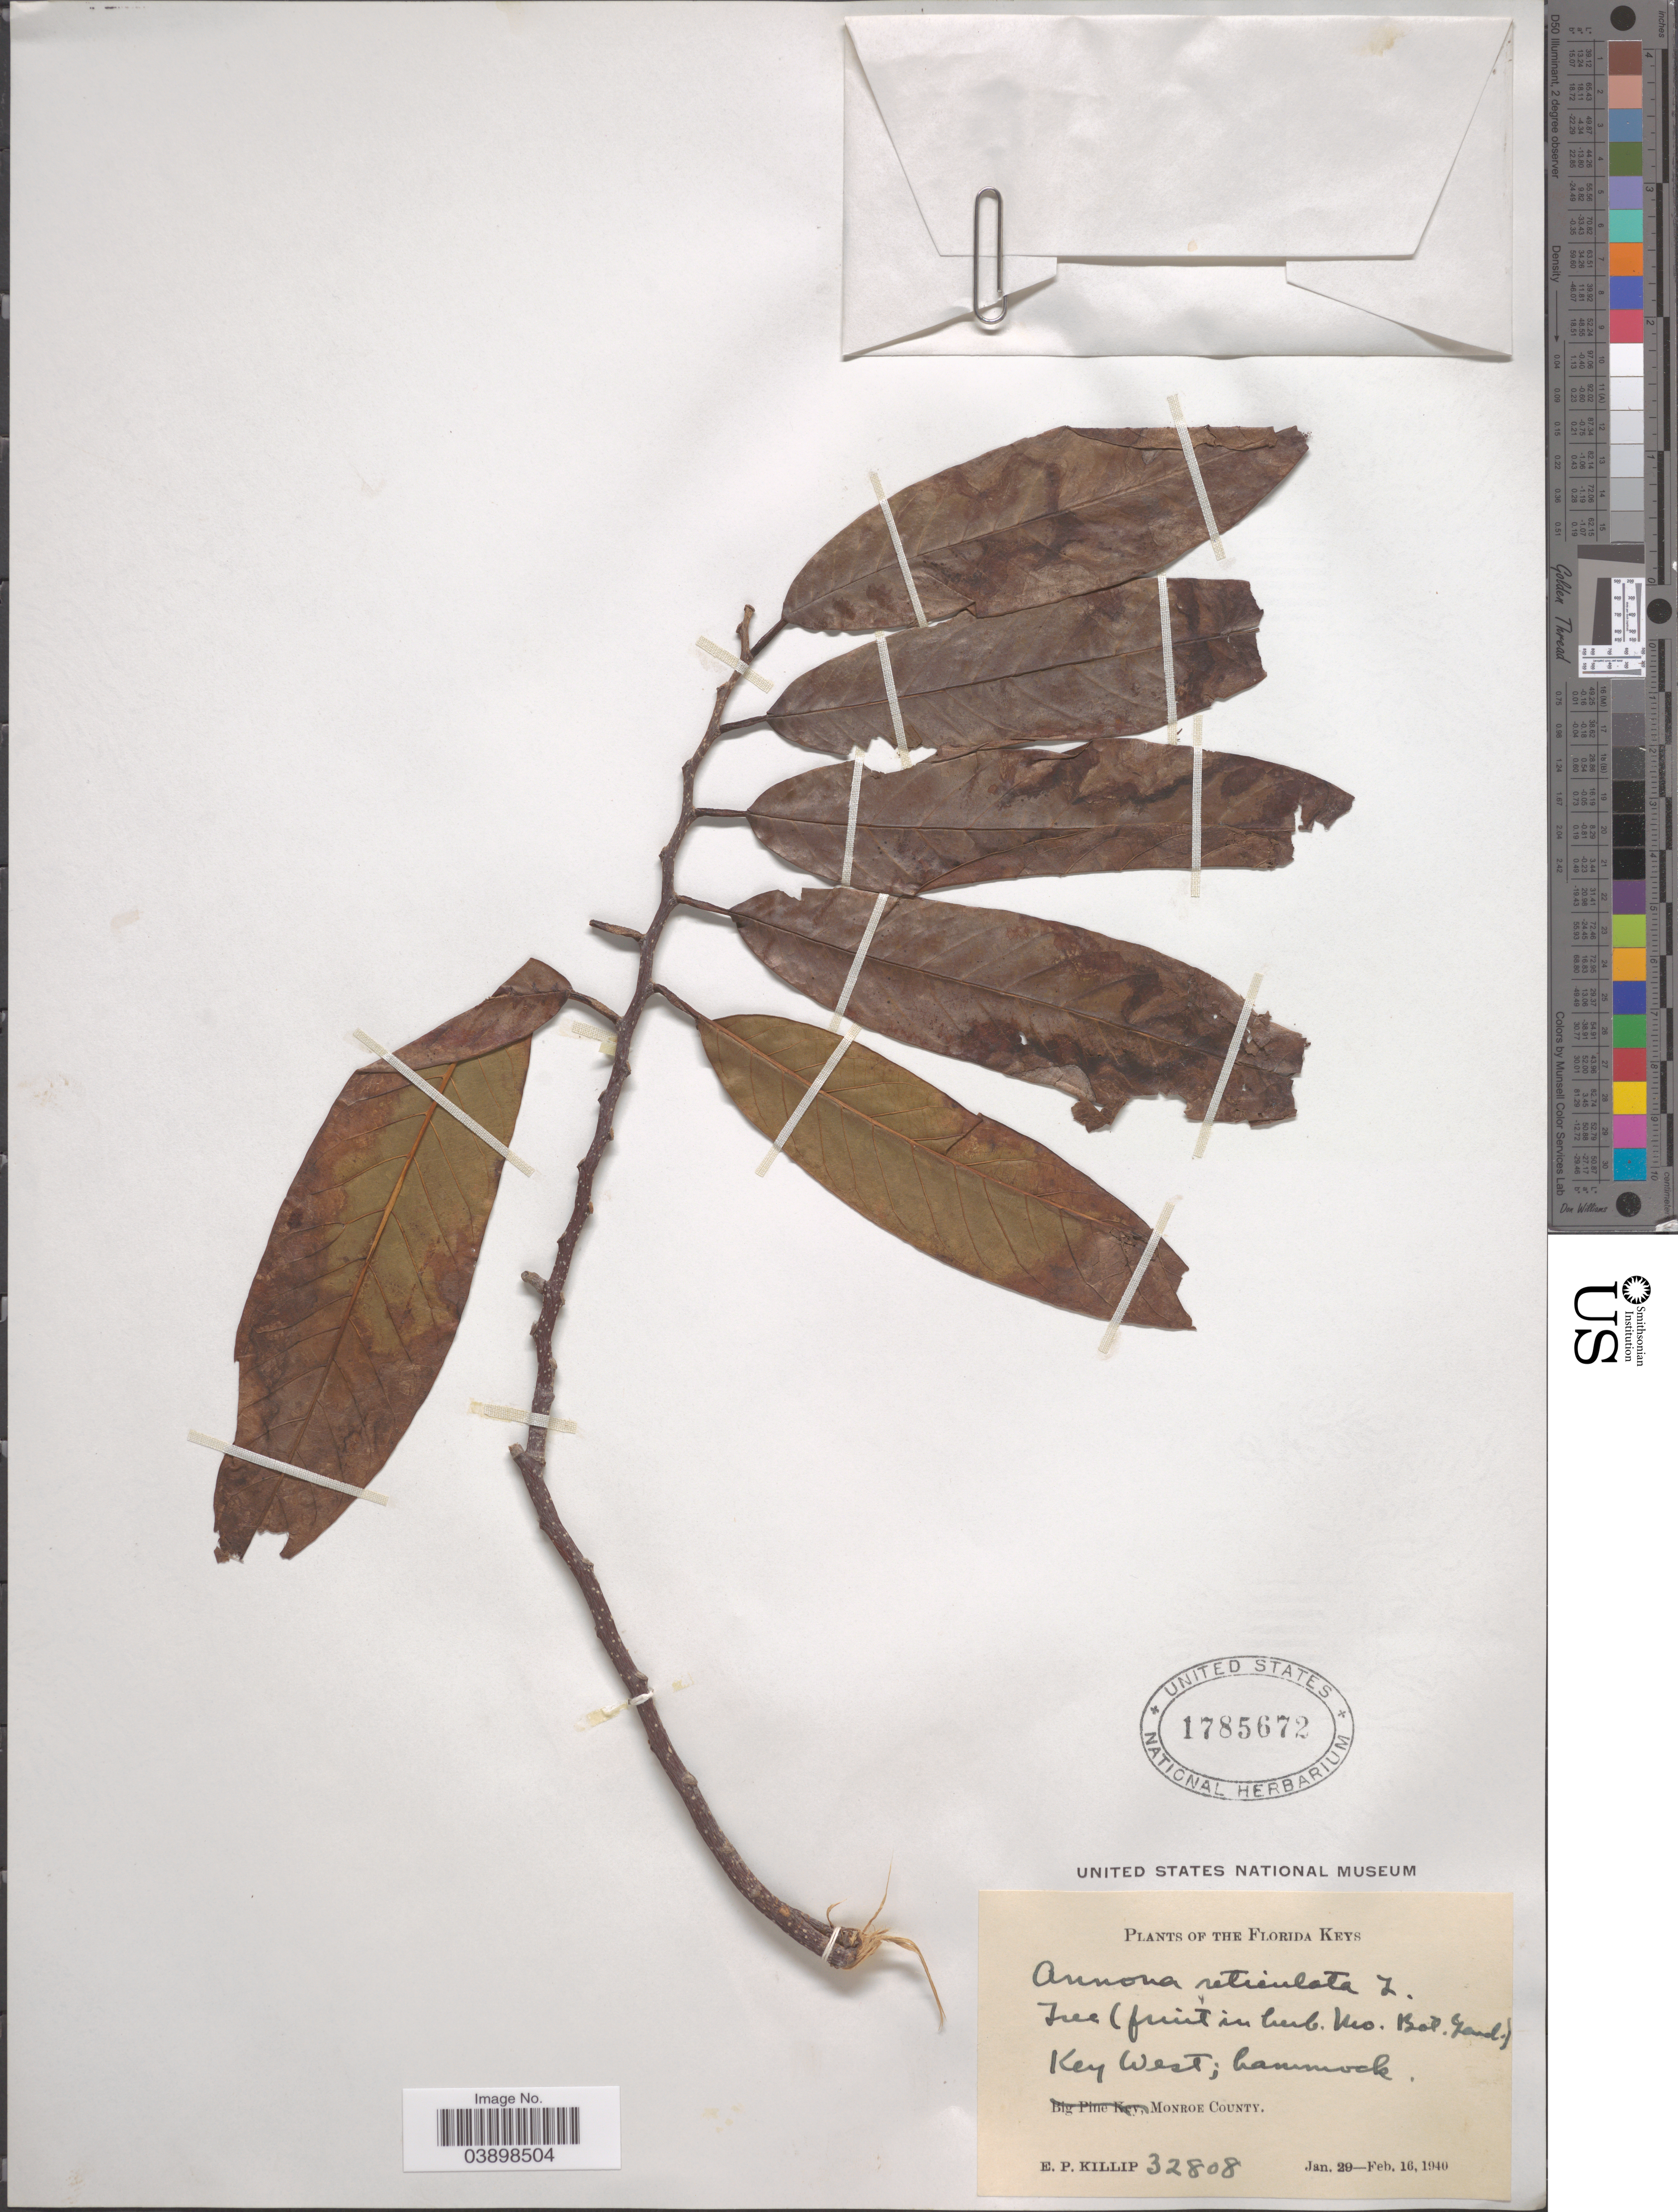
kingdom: Plantae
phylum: Tracheophyta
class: Magnoliopsida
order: Magnoliales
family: Annonaceae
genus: Annona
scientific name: Annona reticulata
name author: L.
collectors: E. P. Killip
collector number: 32808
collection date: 1940-01-29/1940-02-16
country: United States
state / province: Florida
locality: The Florida Keys. Key West; Hammock. Monroe City.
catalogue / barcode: US 1785672